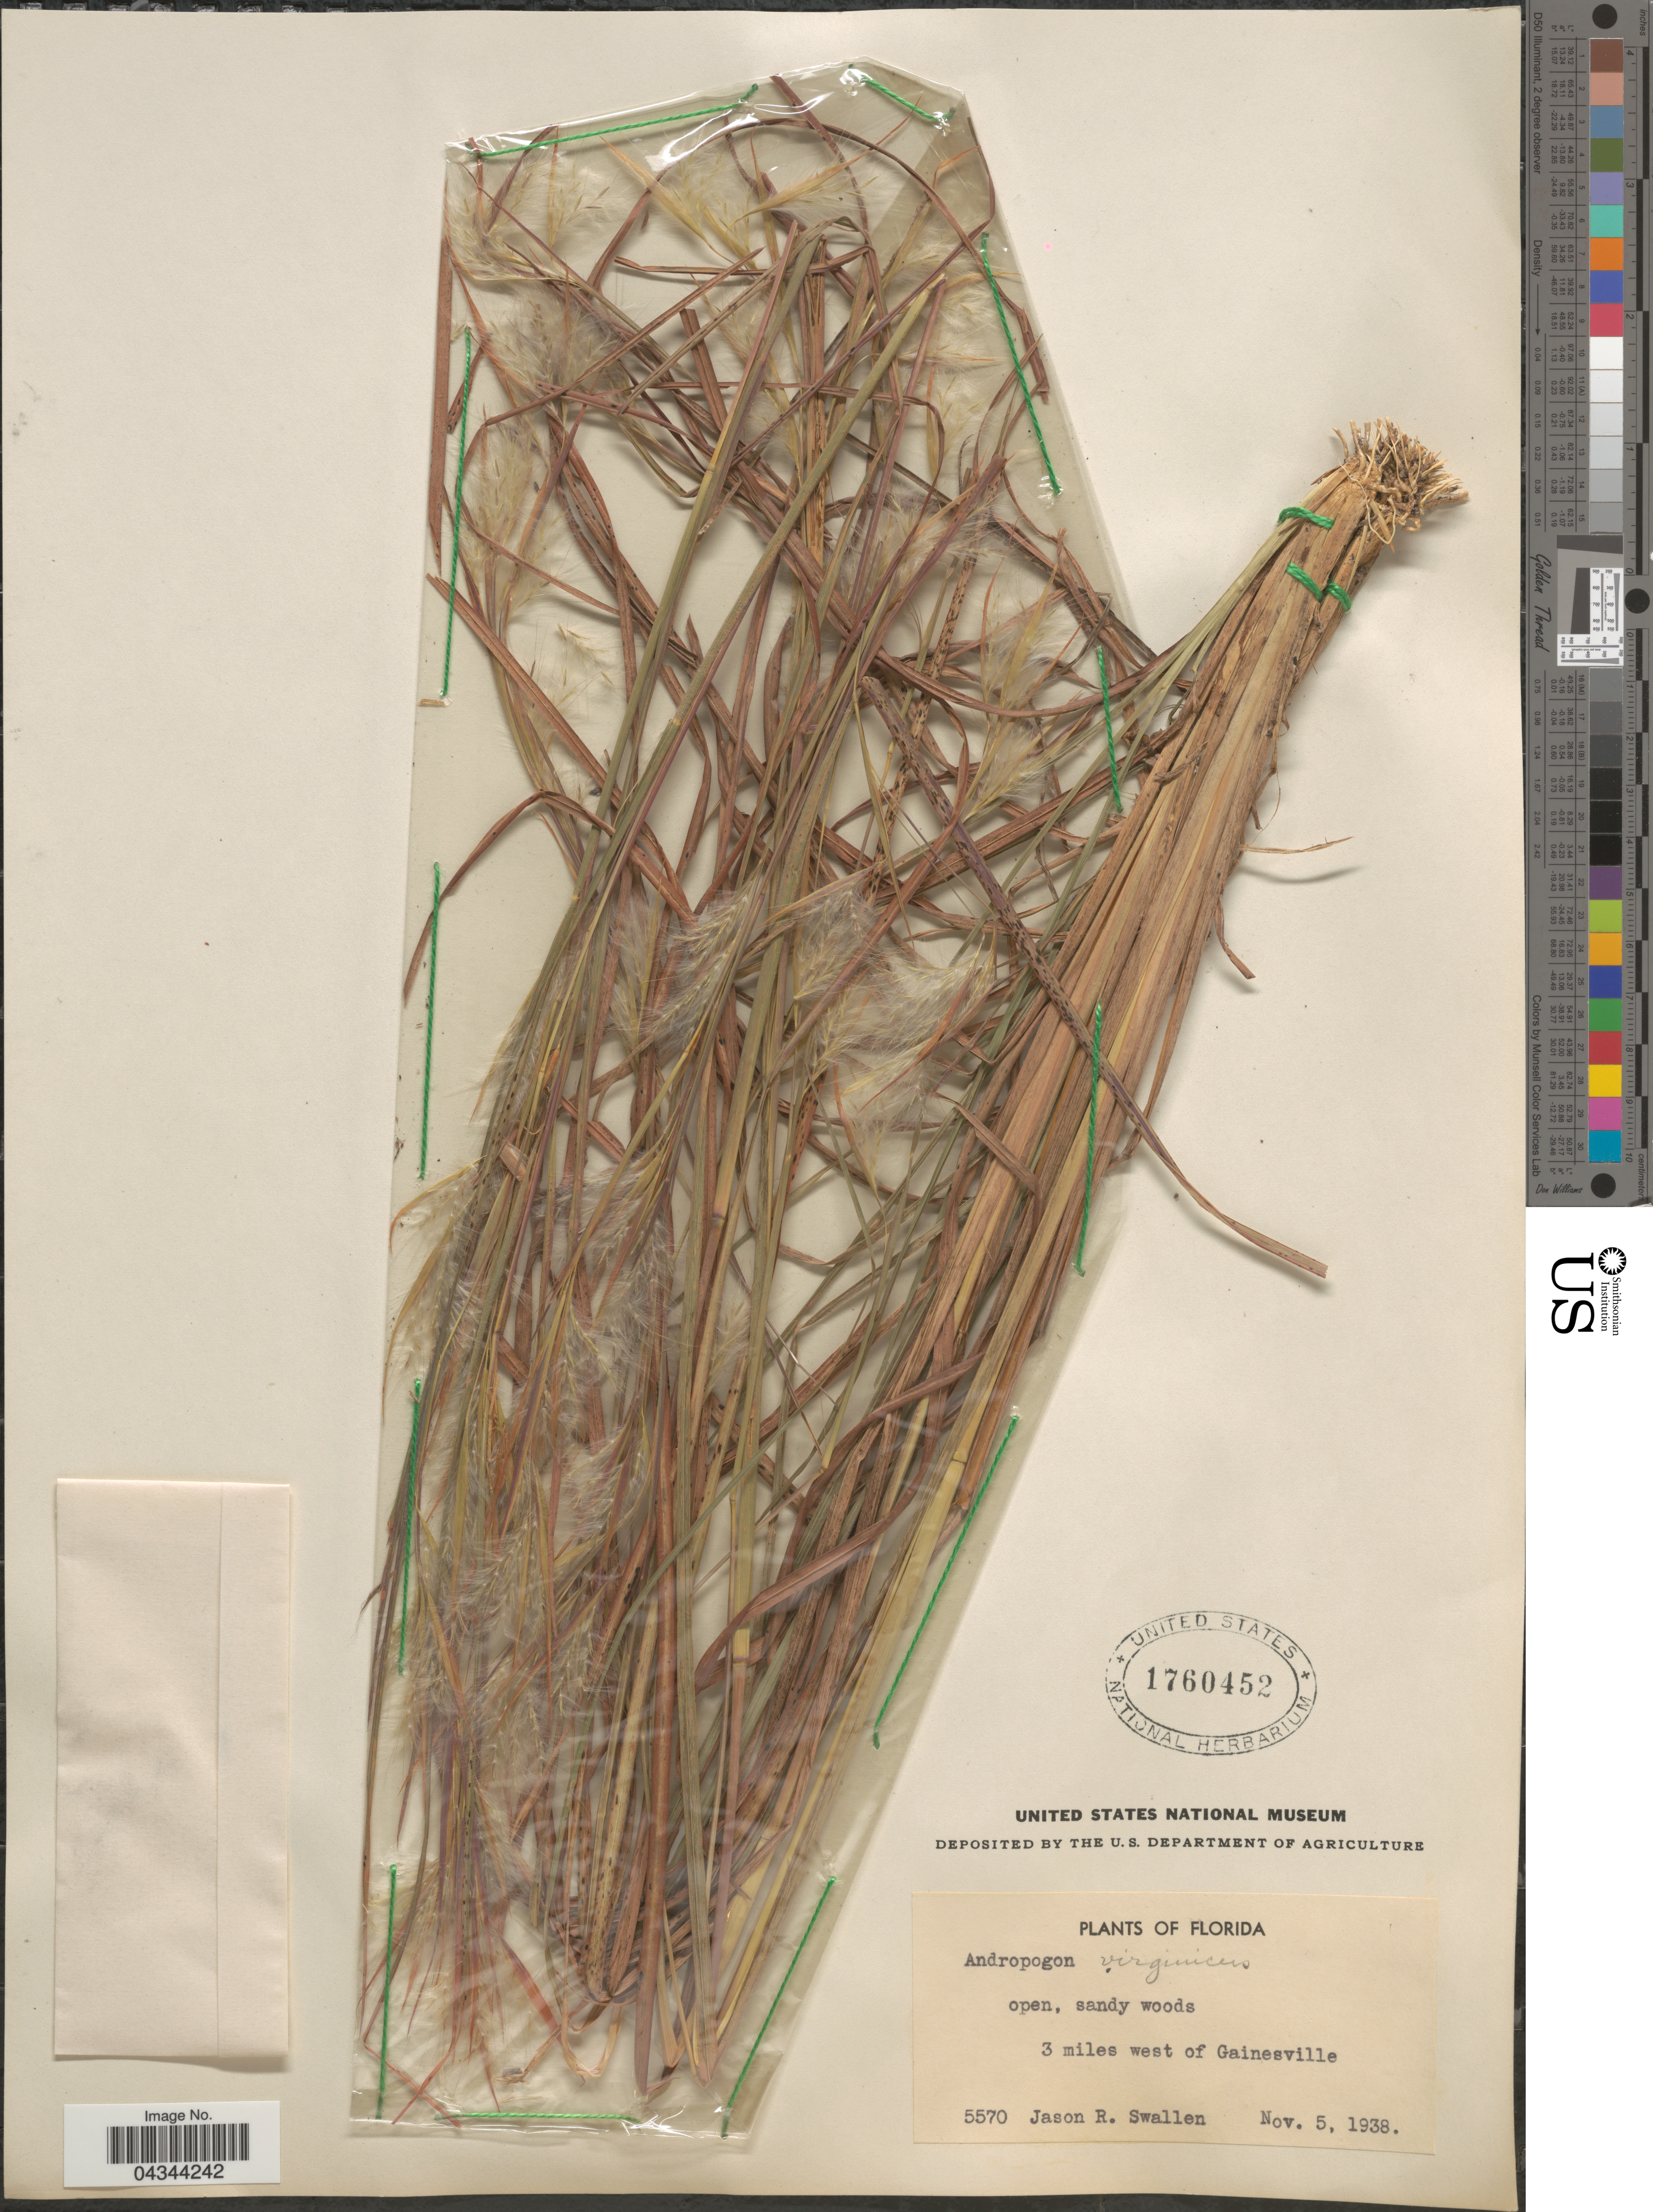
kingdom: Plantae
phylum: Tracheophyta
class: Liliopsida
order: Poales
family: Poaceae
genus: Andropogon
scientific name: Andropogon virginicus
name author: L.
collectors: J. R. Swallen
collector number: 5570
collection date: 1938-11-05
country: United States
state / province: Florida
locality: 3 miles west of Gainesville.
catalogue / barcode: US 1760452